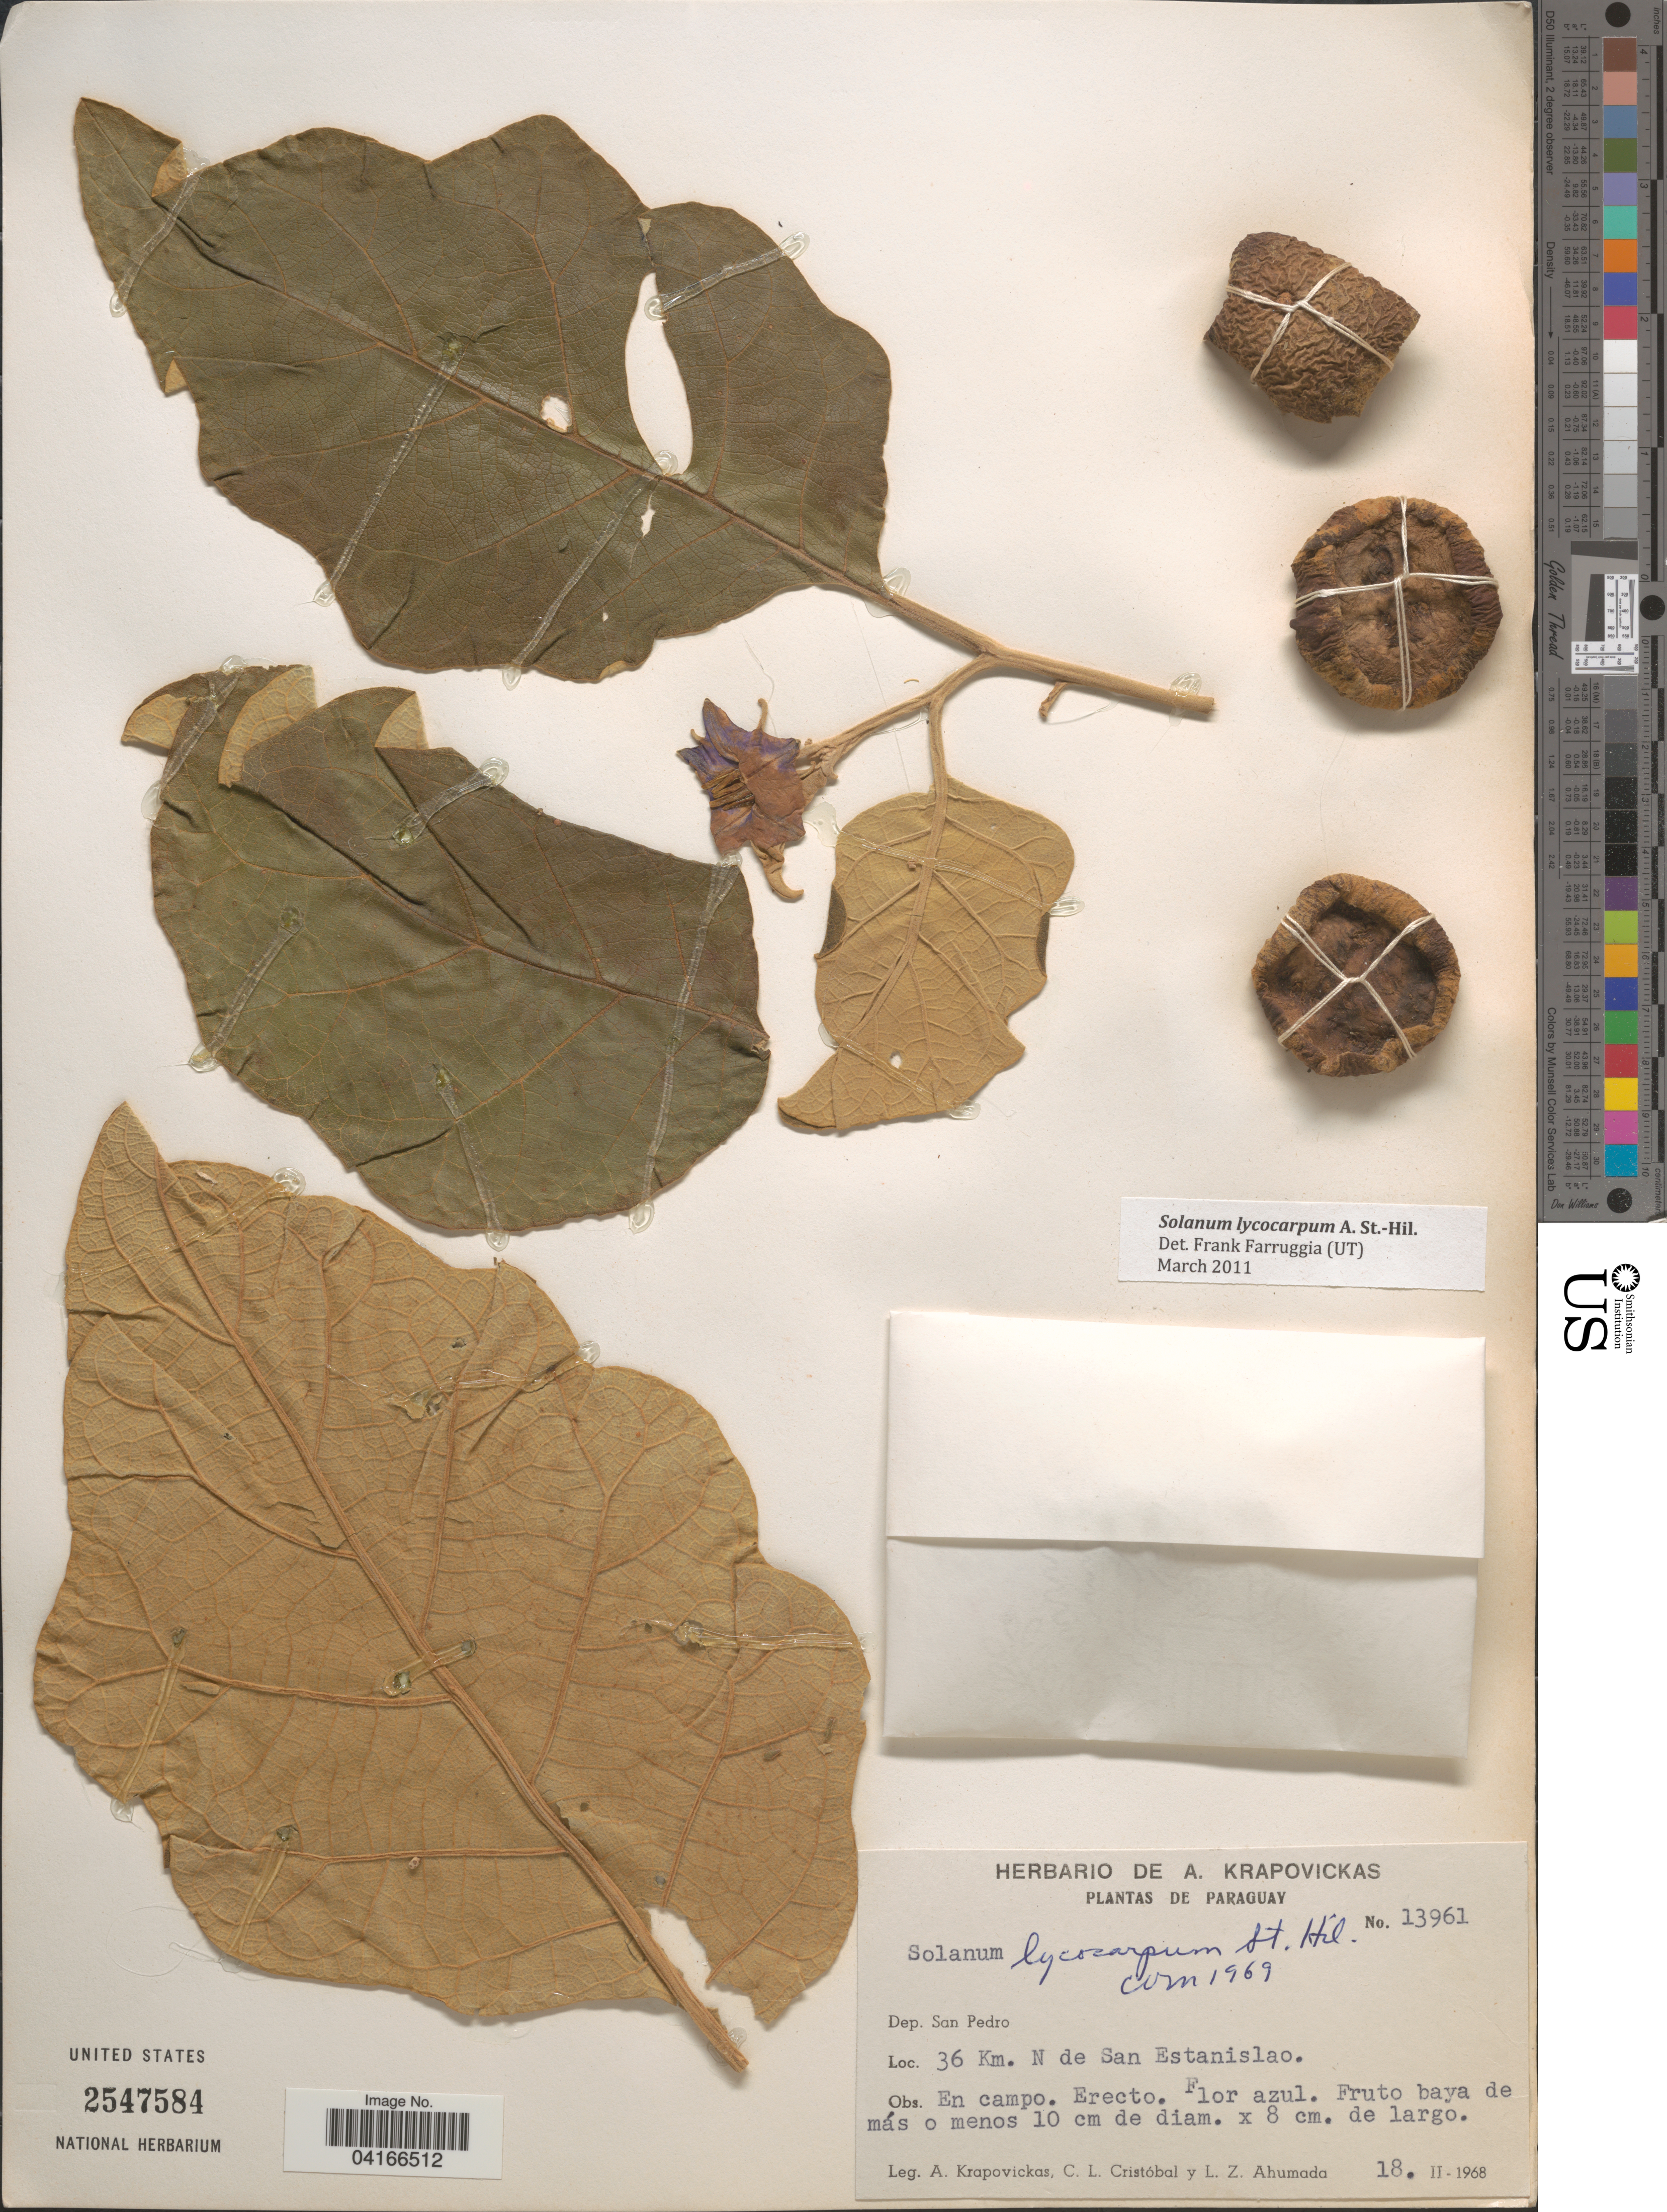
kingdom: Plantae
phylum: Tracheophyta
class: Magnoliopsida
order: Solanales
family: Solanaceae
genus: Solanum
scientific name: Solanum lycocarpum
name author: A. St.-Hil.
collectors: A. Krapovickas, C. L. Cristóbal & L. Ahumada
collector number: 13961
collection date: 1968-02-18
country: Paraguay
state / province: San Pedro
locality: Dep. San Pedro. 36 Km. N de San Estanislao. En campo.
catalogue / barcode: US 2547584